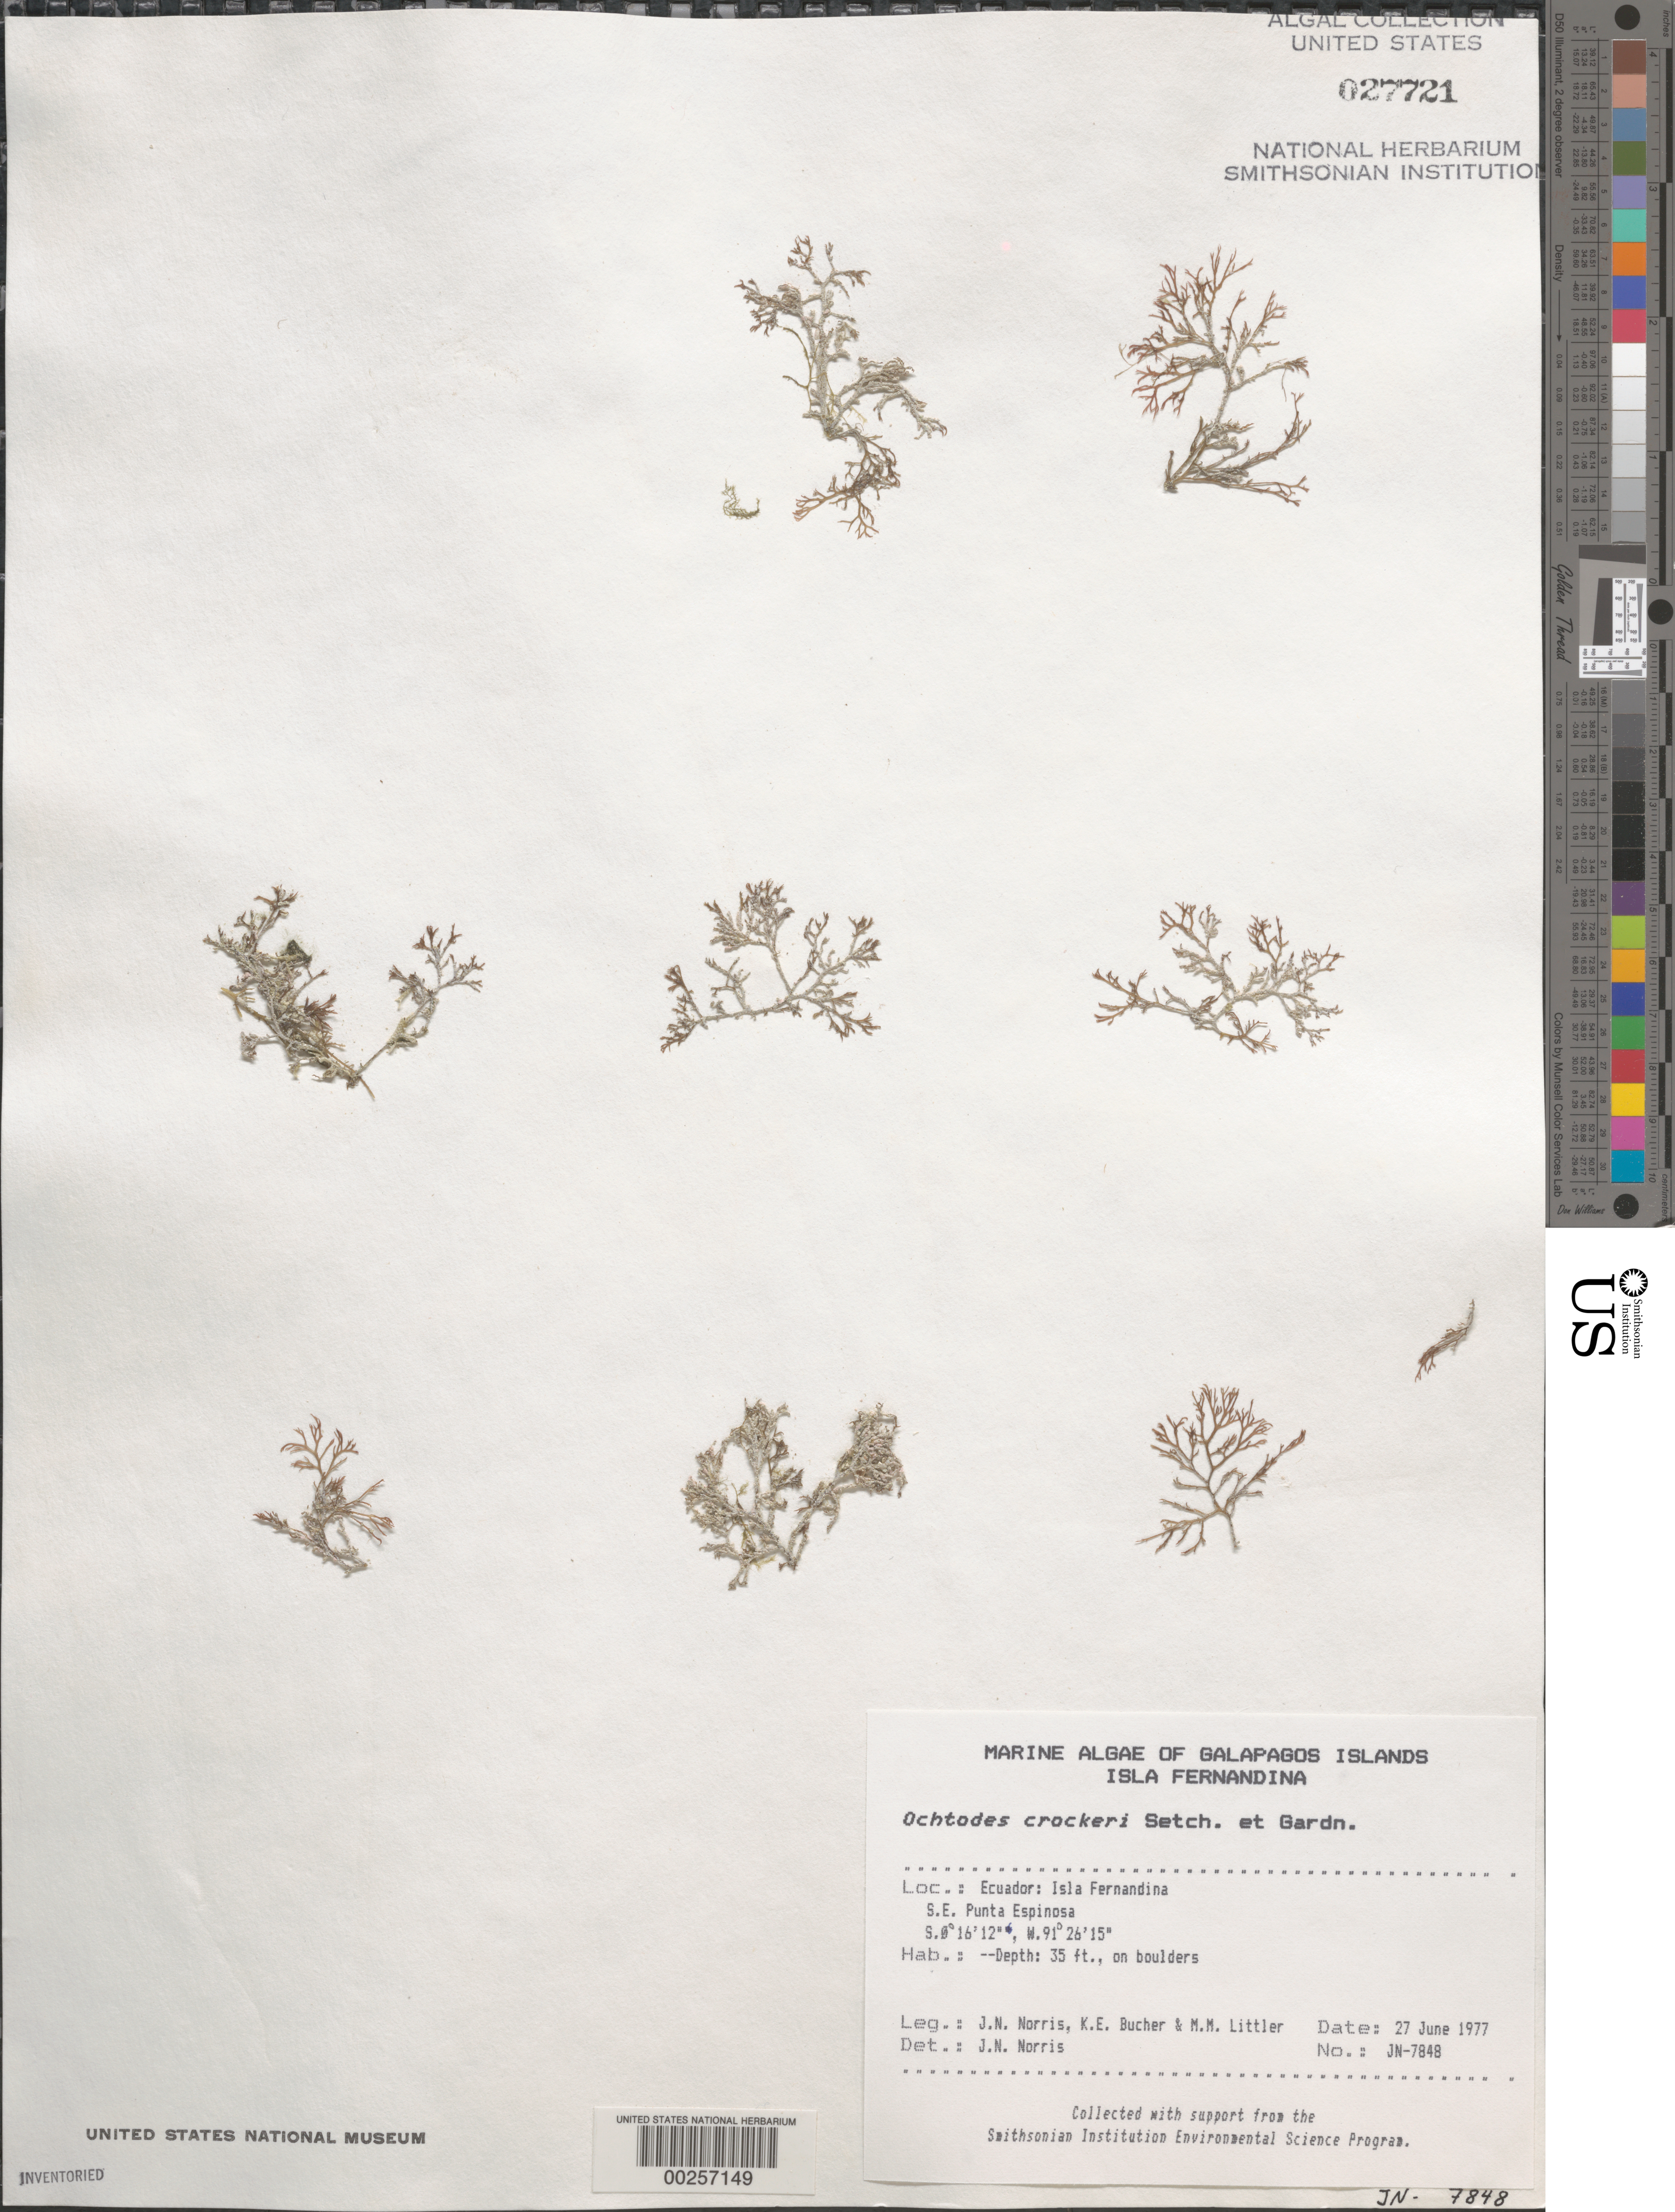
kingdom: Plantae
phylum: Rhodophyta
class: Florideophyceae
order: Gigartinales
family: Rhizophyllidaceae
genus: Ochtodes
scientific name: Ochtodes crockeri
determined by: Norris, James N.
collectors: J. N. Norris, K. E. Bucher & M. M. Littler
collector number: JN-7848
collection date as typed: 27 Jun 1977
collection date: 1977-06-27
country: Ecuador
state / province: Colón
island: Fernandina [Narborough]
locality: Punta Espinosa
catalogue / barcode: US 27721